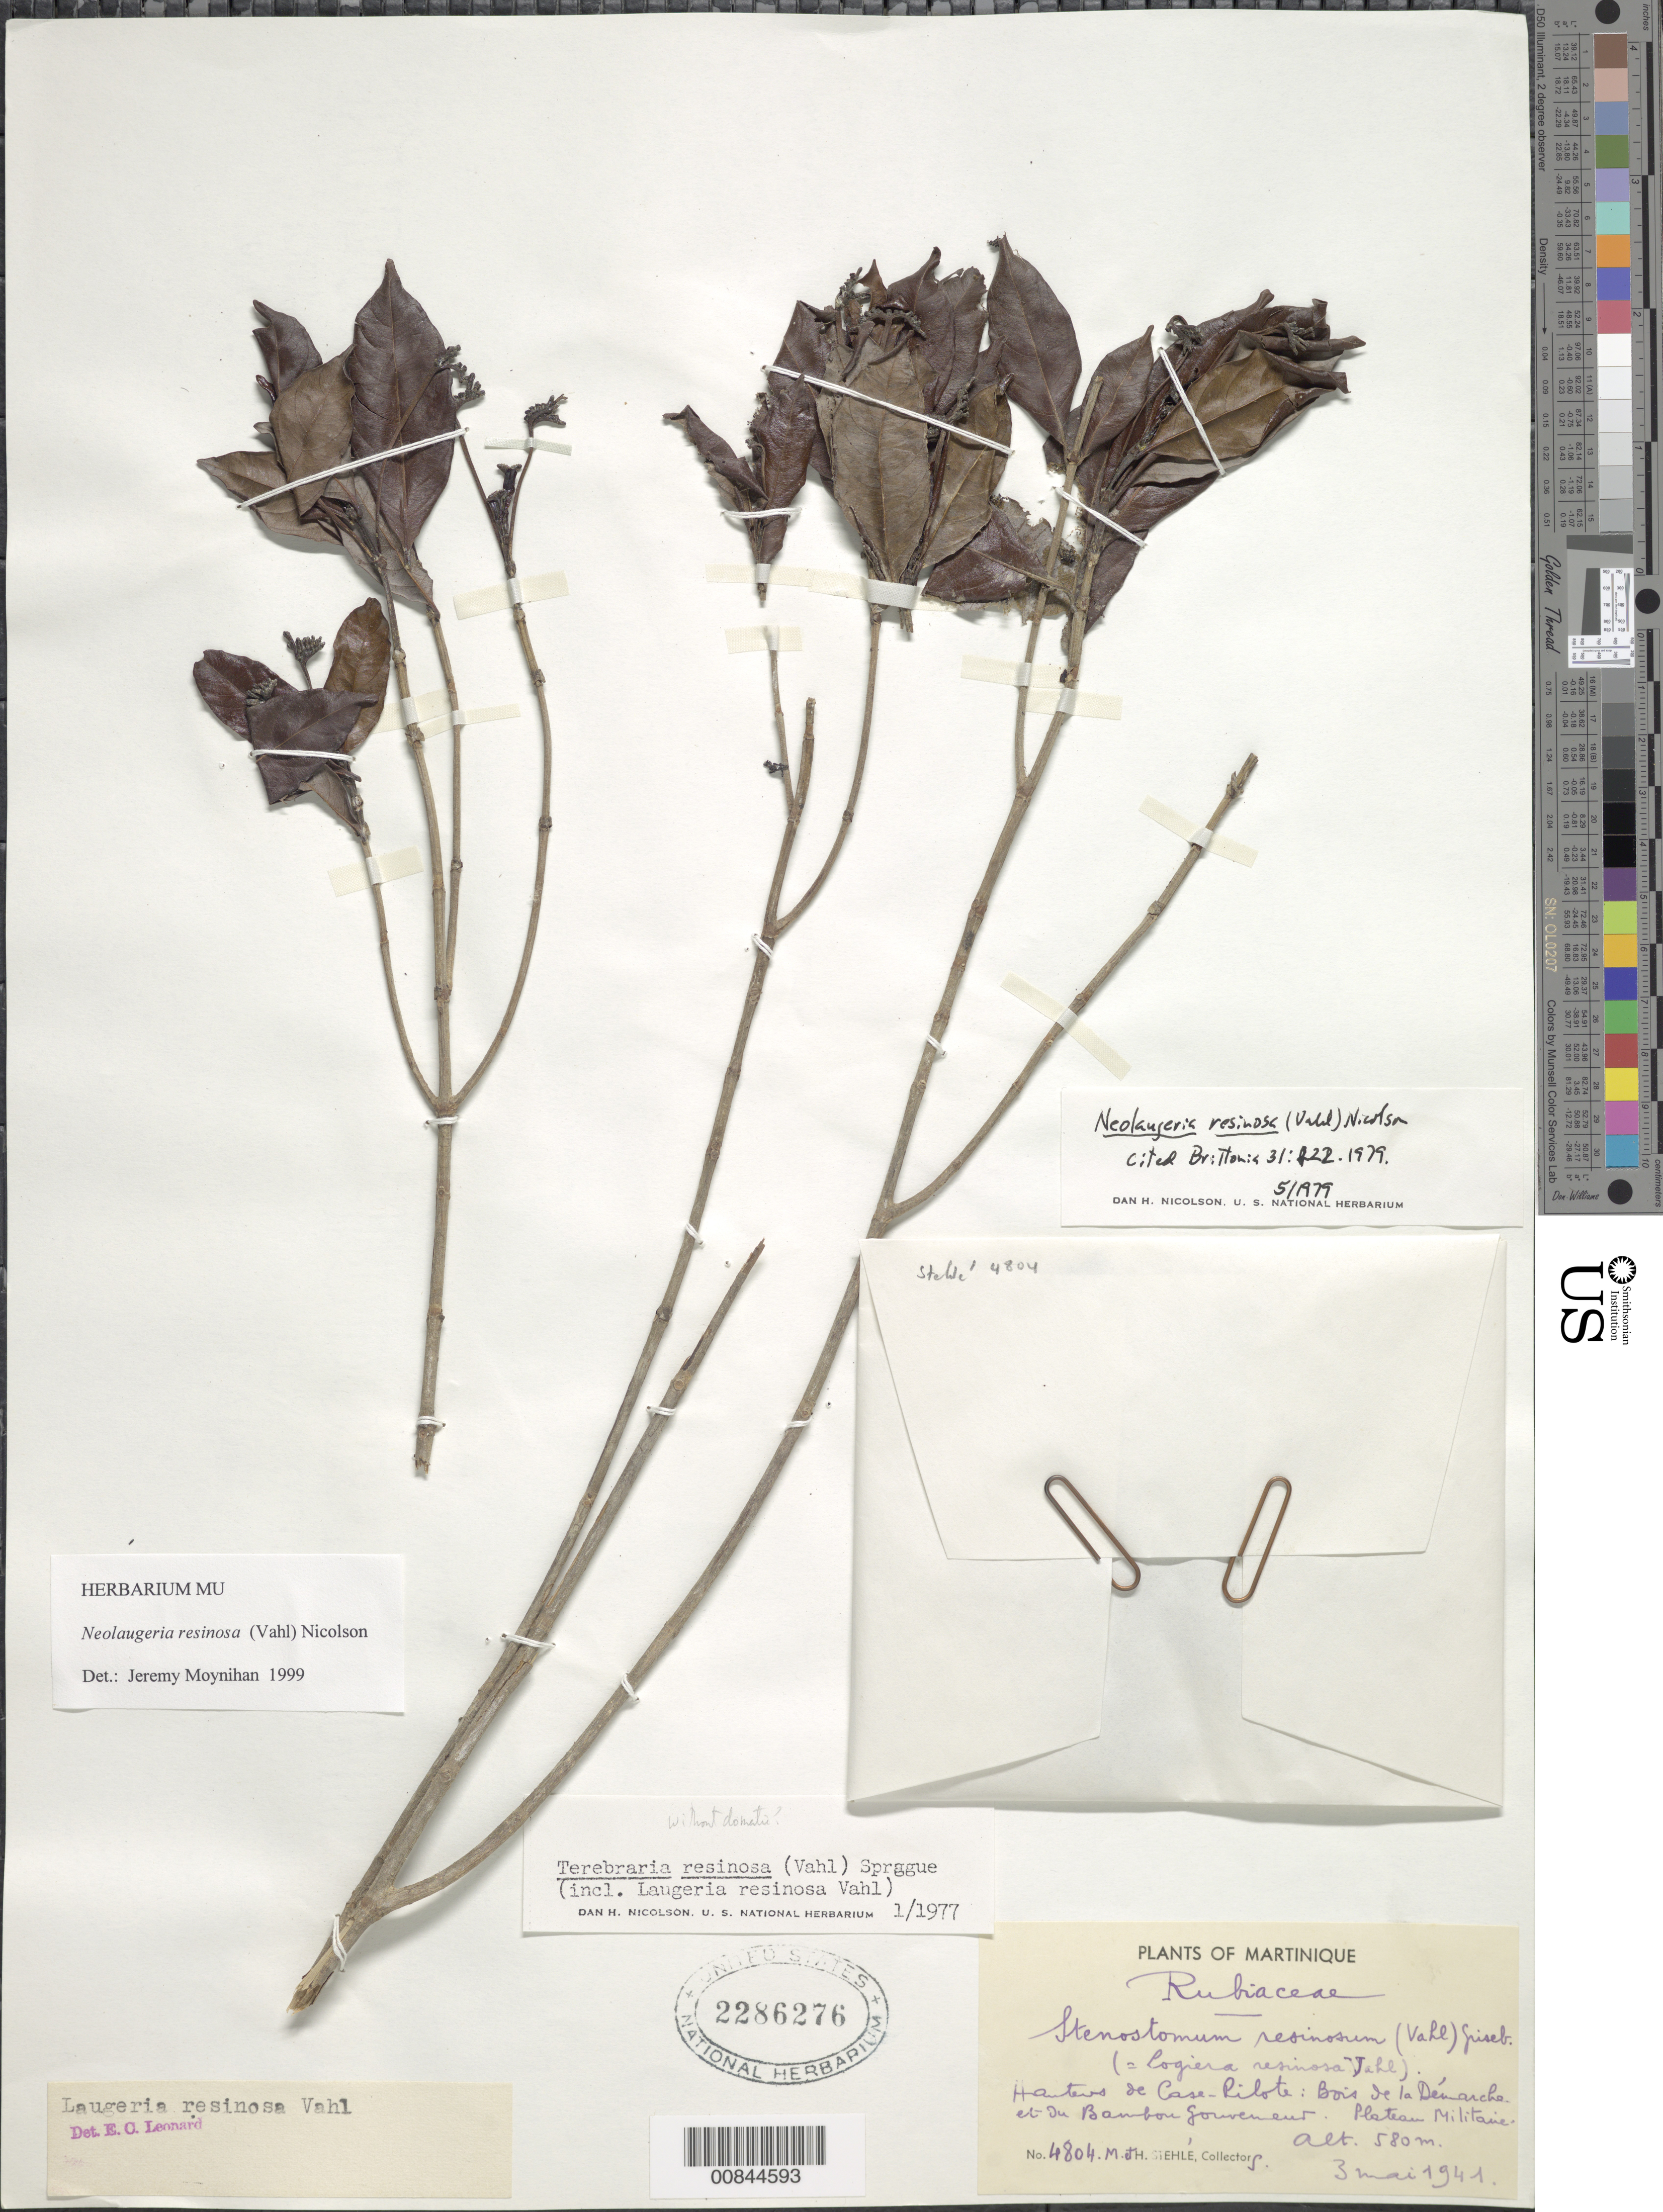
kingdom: Plantae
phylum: Tracheophyta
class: Magnoliopsida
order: Gentianales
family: Rubiaceae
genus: Stenostomum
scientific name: Stenostomum resinosum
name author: (Vahl) Griseb.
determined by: Nicolson, Dan H.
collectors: M. Stehlé & H. Stehlé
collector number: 4804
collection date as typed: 03 May 1941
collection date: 1941-05-03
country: Martinique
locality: Hauteurs de Case-Pilote: Bois de la Dénarche et du Bawbon (sp?) Gouvenen- (sp?). Plateau Militaire.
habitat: Bois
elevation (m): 580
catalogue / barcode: US 2286276